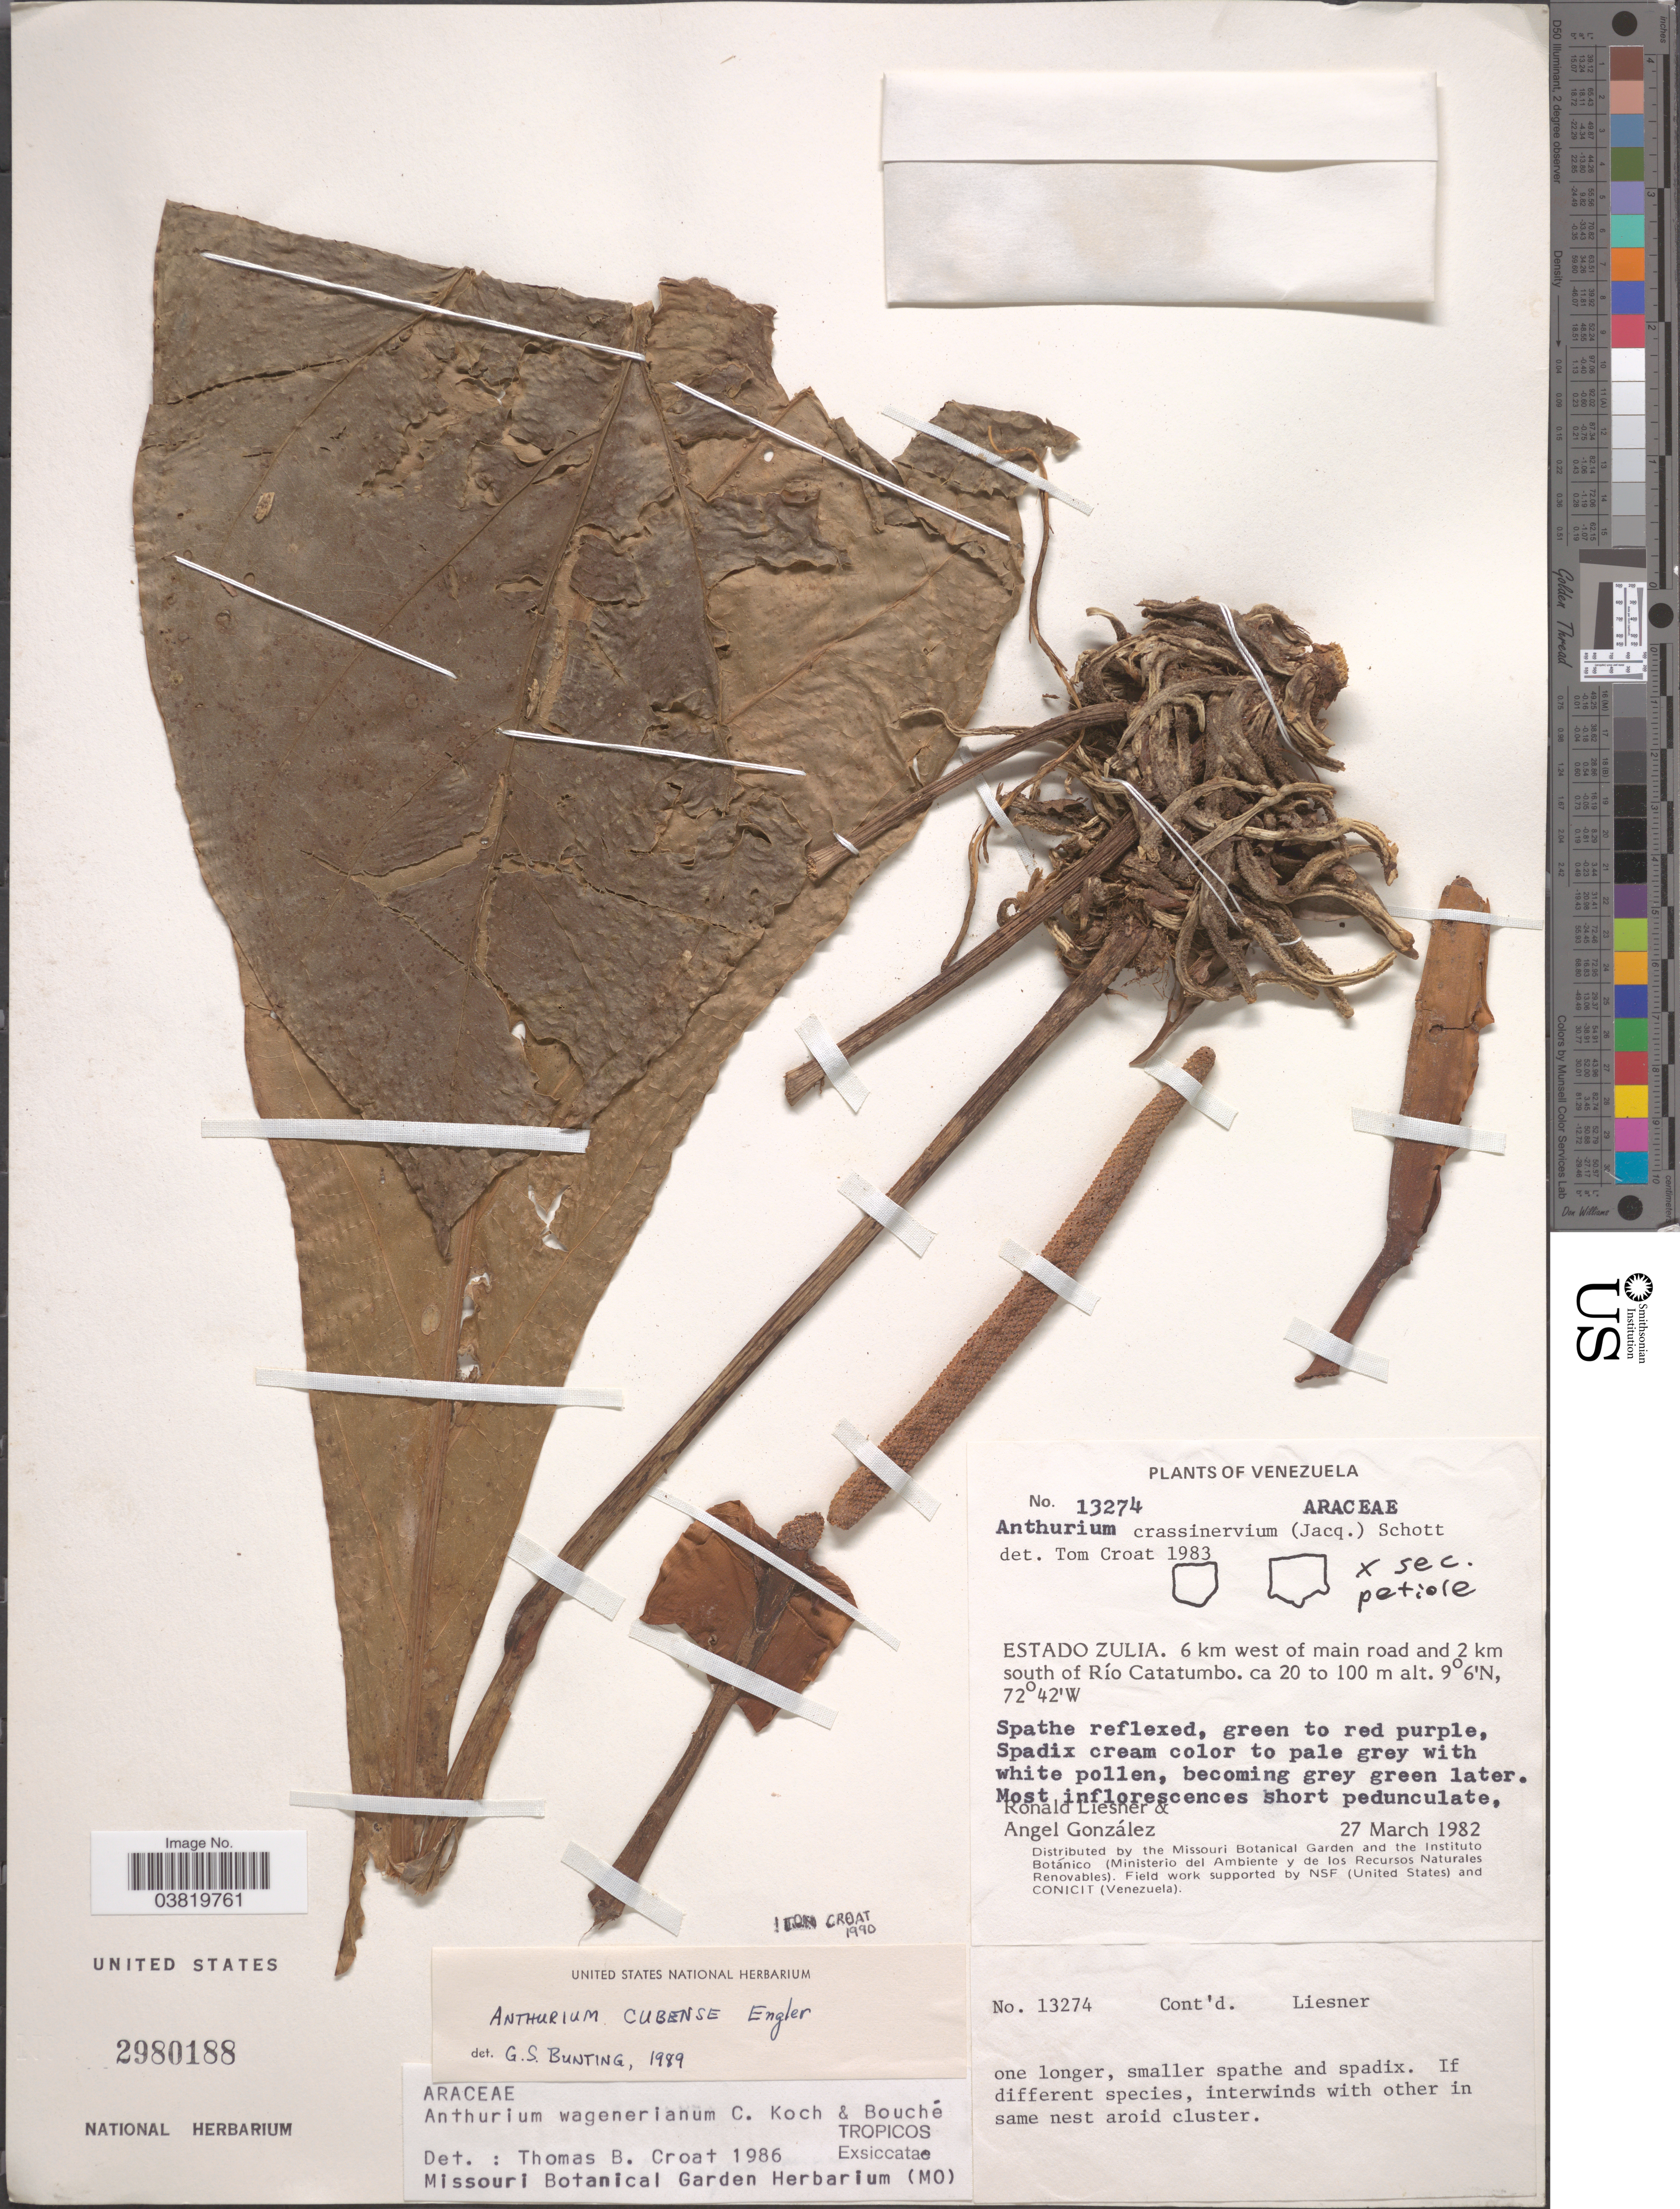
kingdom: Plantae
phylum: Tracheophyta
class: Liliopsida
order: Alismatales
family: Araceae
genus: Anthurium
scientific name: Anthurium cubense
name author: Engl.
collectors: R. L. Liesner & A. C. González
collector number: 13274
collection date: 1982-03-27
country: Venezuela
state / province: Zulia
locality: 6 km west of main road and 2 km south of Río Catatumbo.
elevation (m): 20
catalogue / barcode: US 2980188